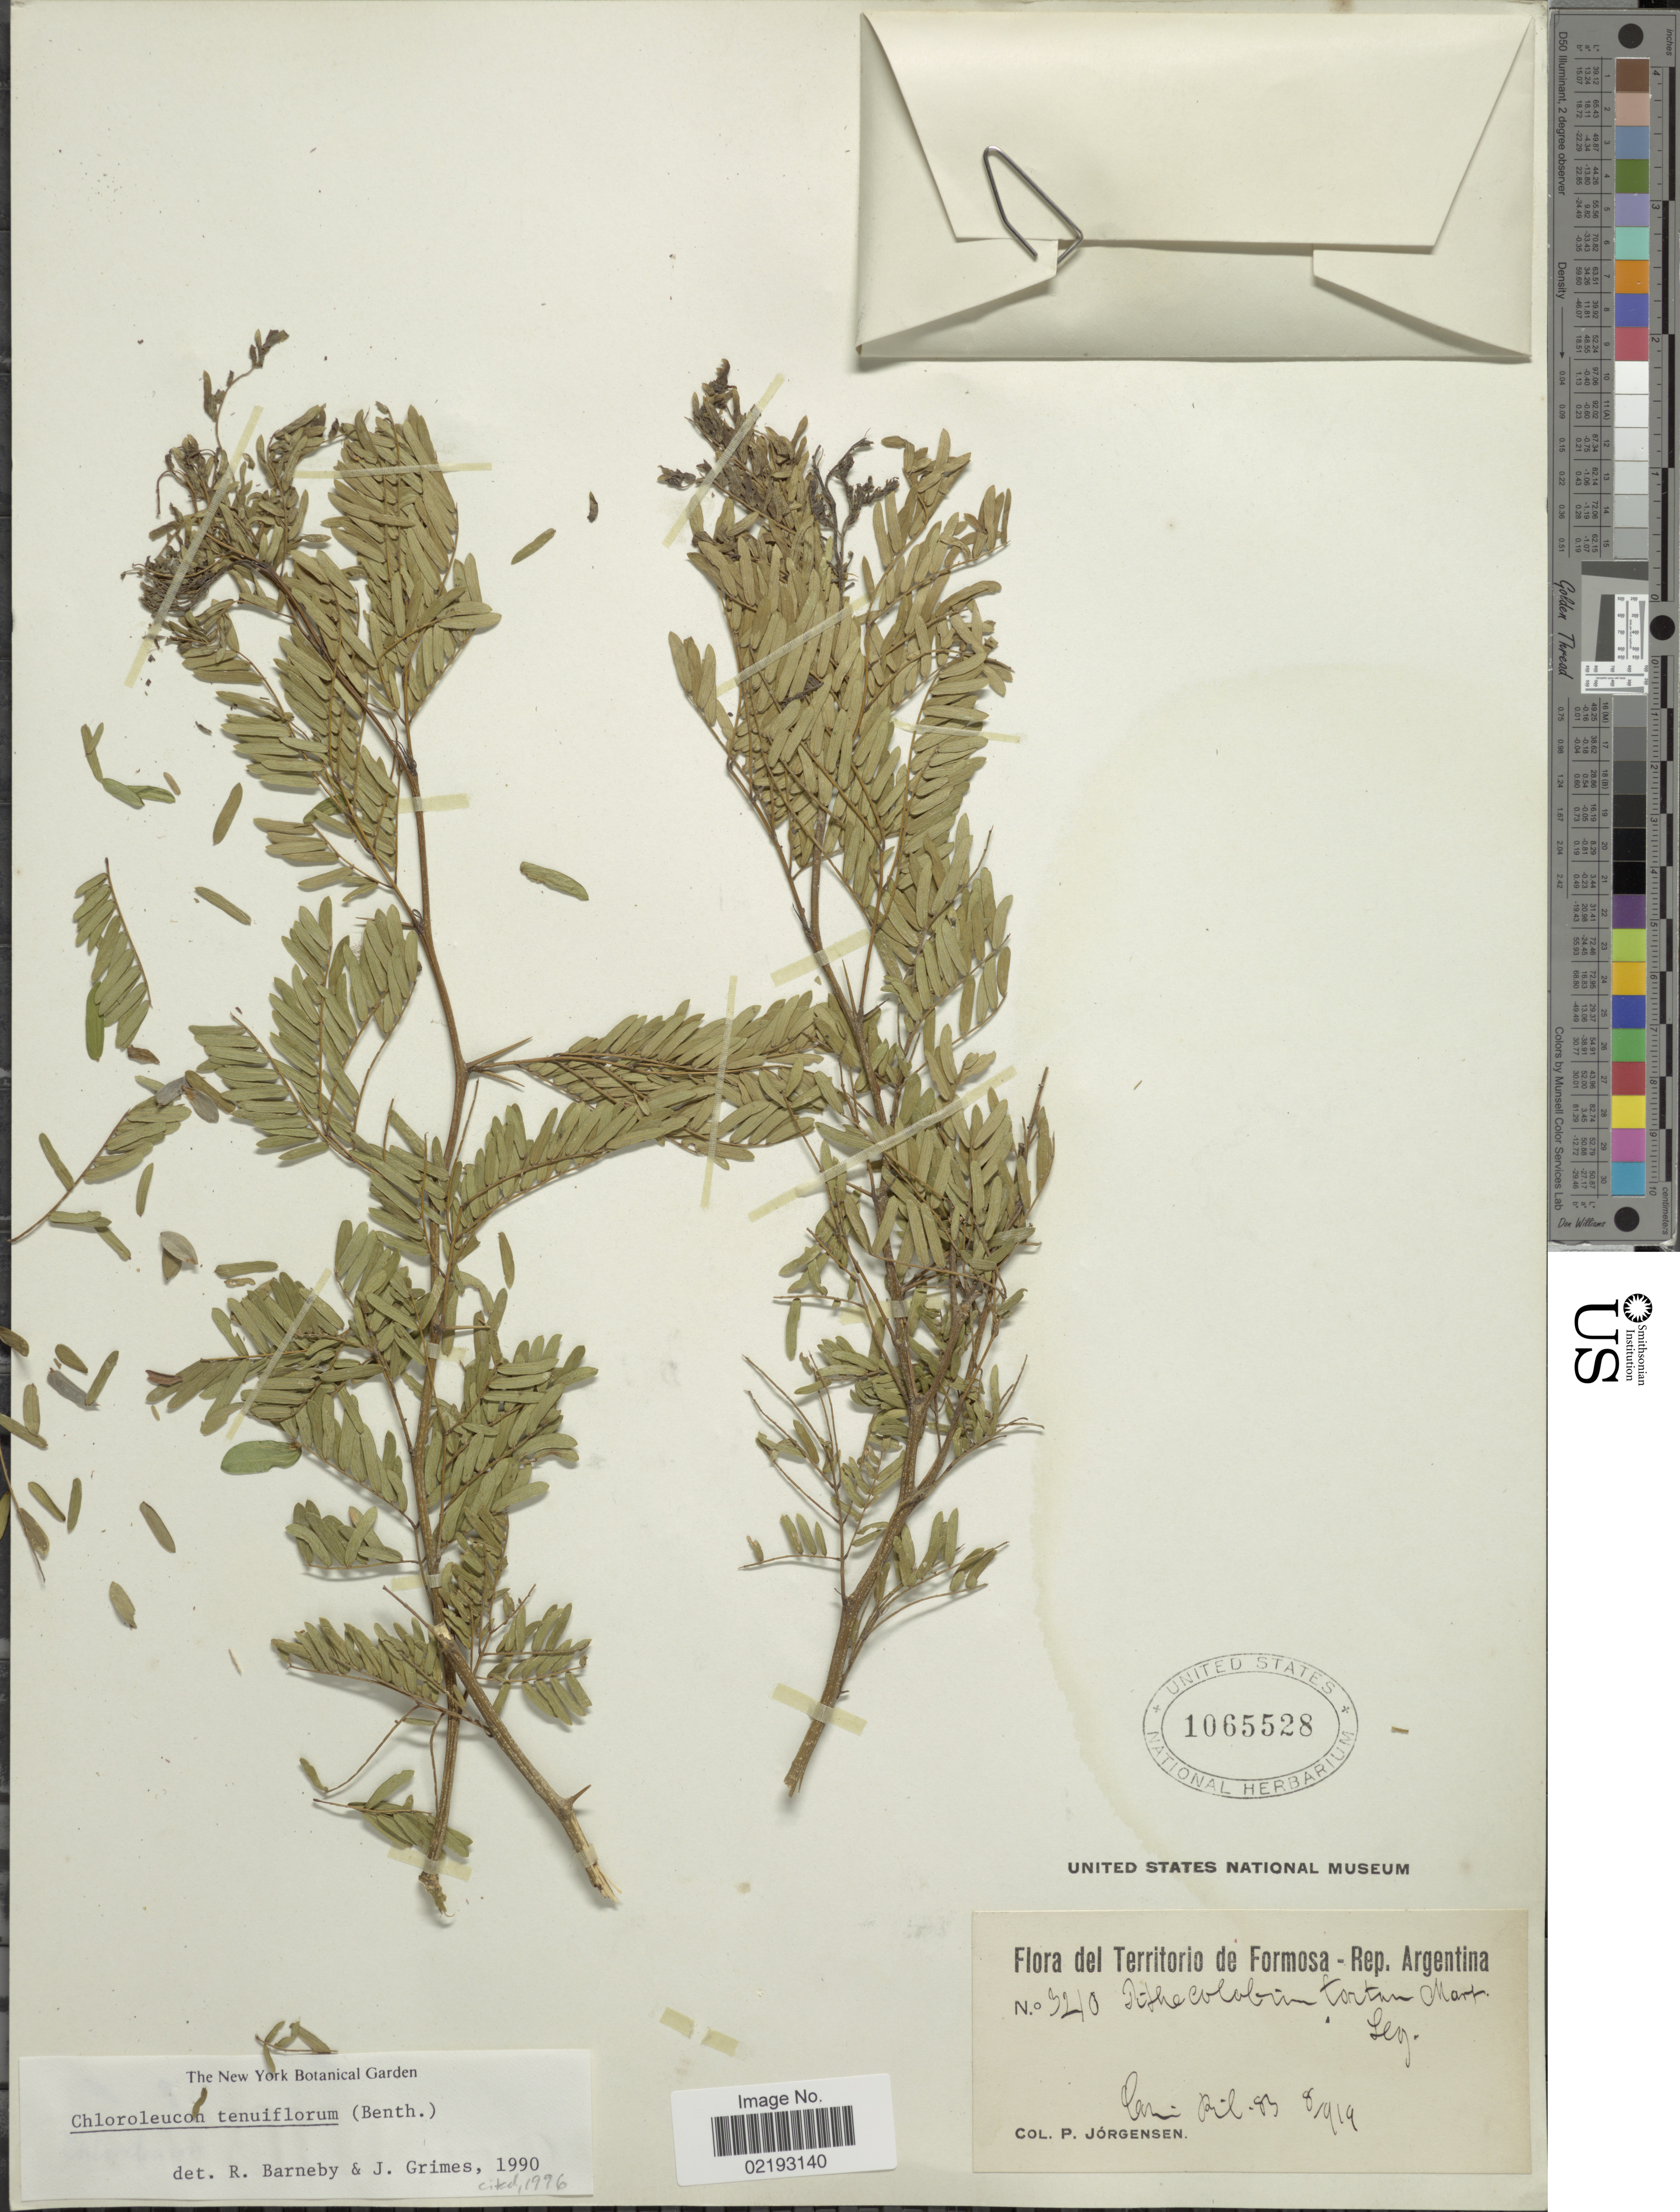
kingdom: Plantae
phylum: Tracheophyta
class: Magnoliopsida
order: Fabales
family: Fabaceae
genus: Chloroleucon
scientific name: Chloroleucon tenuiflorum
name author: (Benth.) Barneby & J.W. Grimes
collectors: P. Jörgensen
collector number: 340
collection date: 1919-08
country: Argentina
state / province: Formosa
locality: Rep. Argentina, Kil. 83.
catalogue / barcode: US 1065528